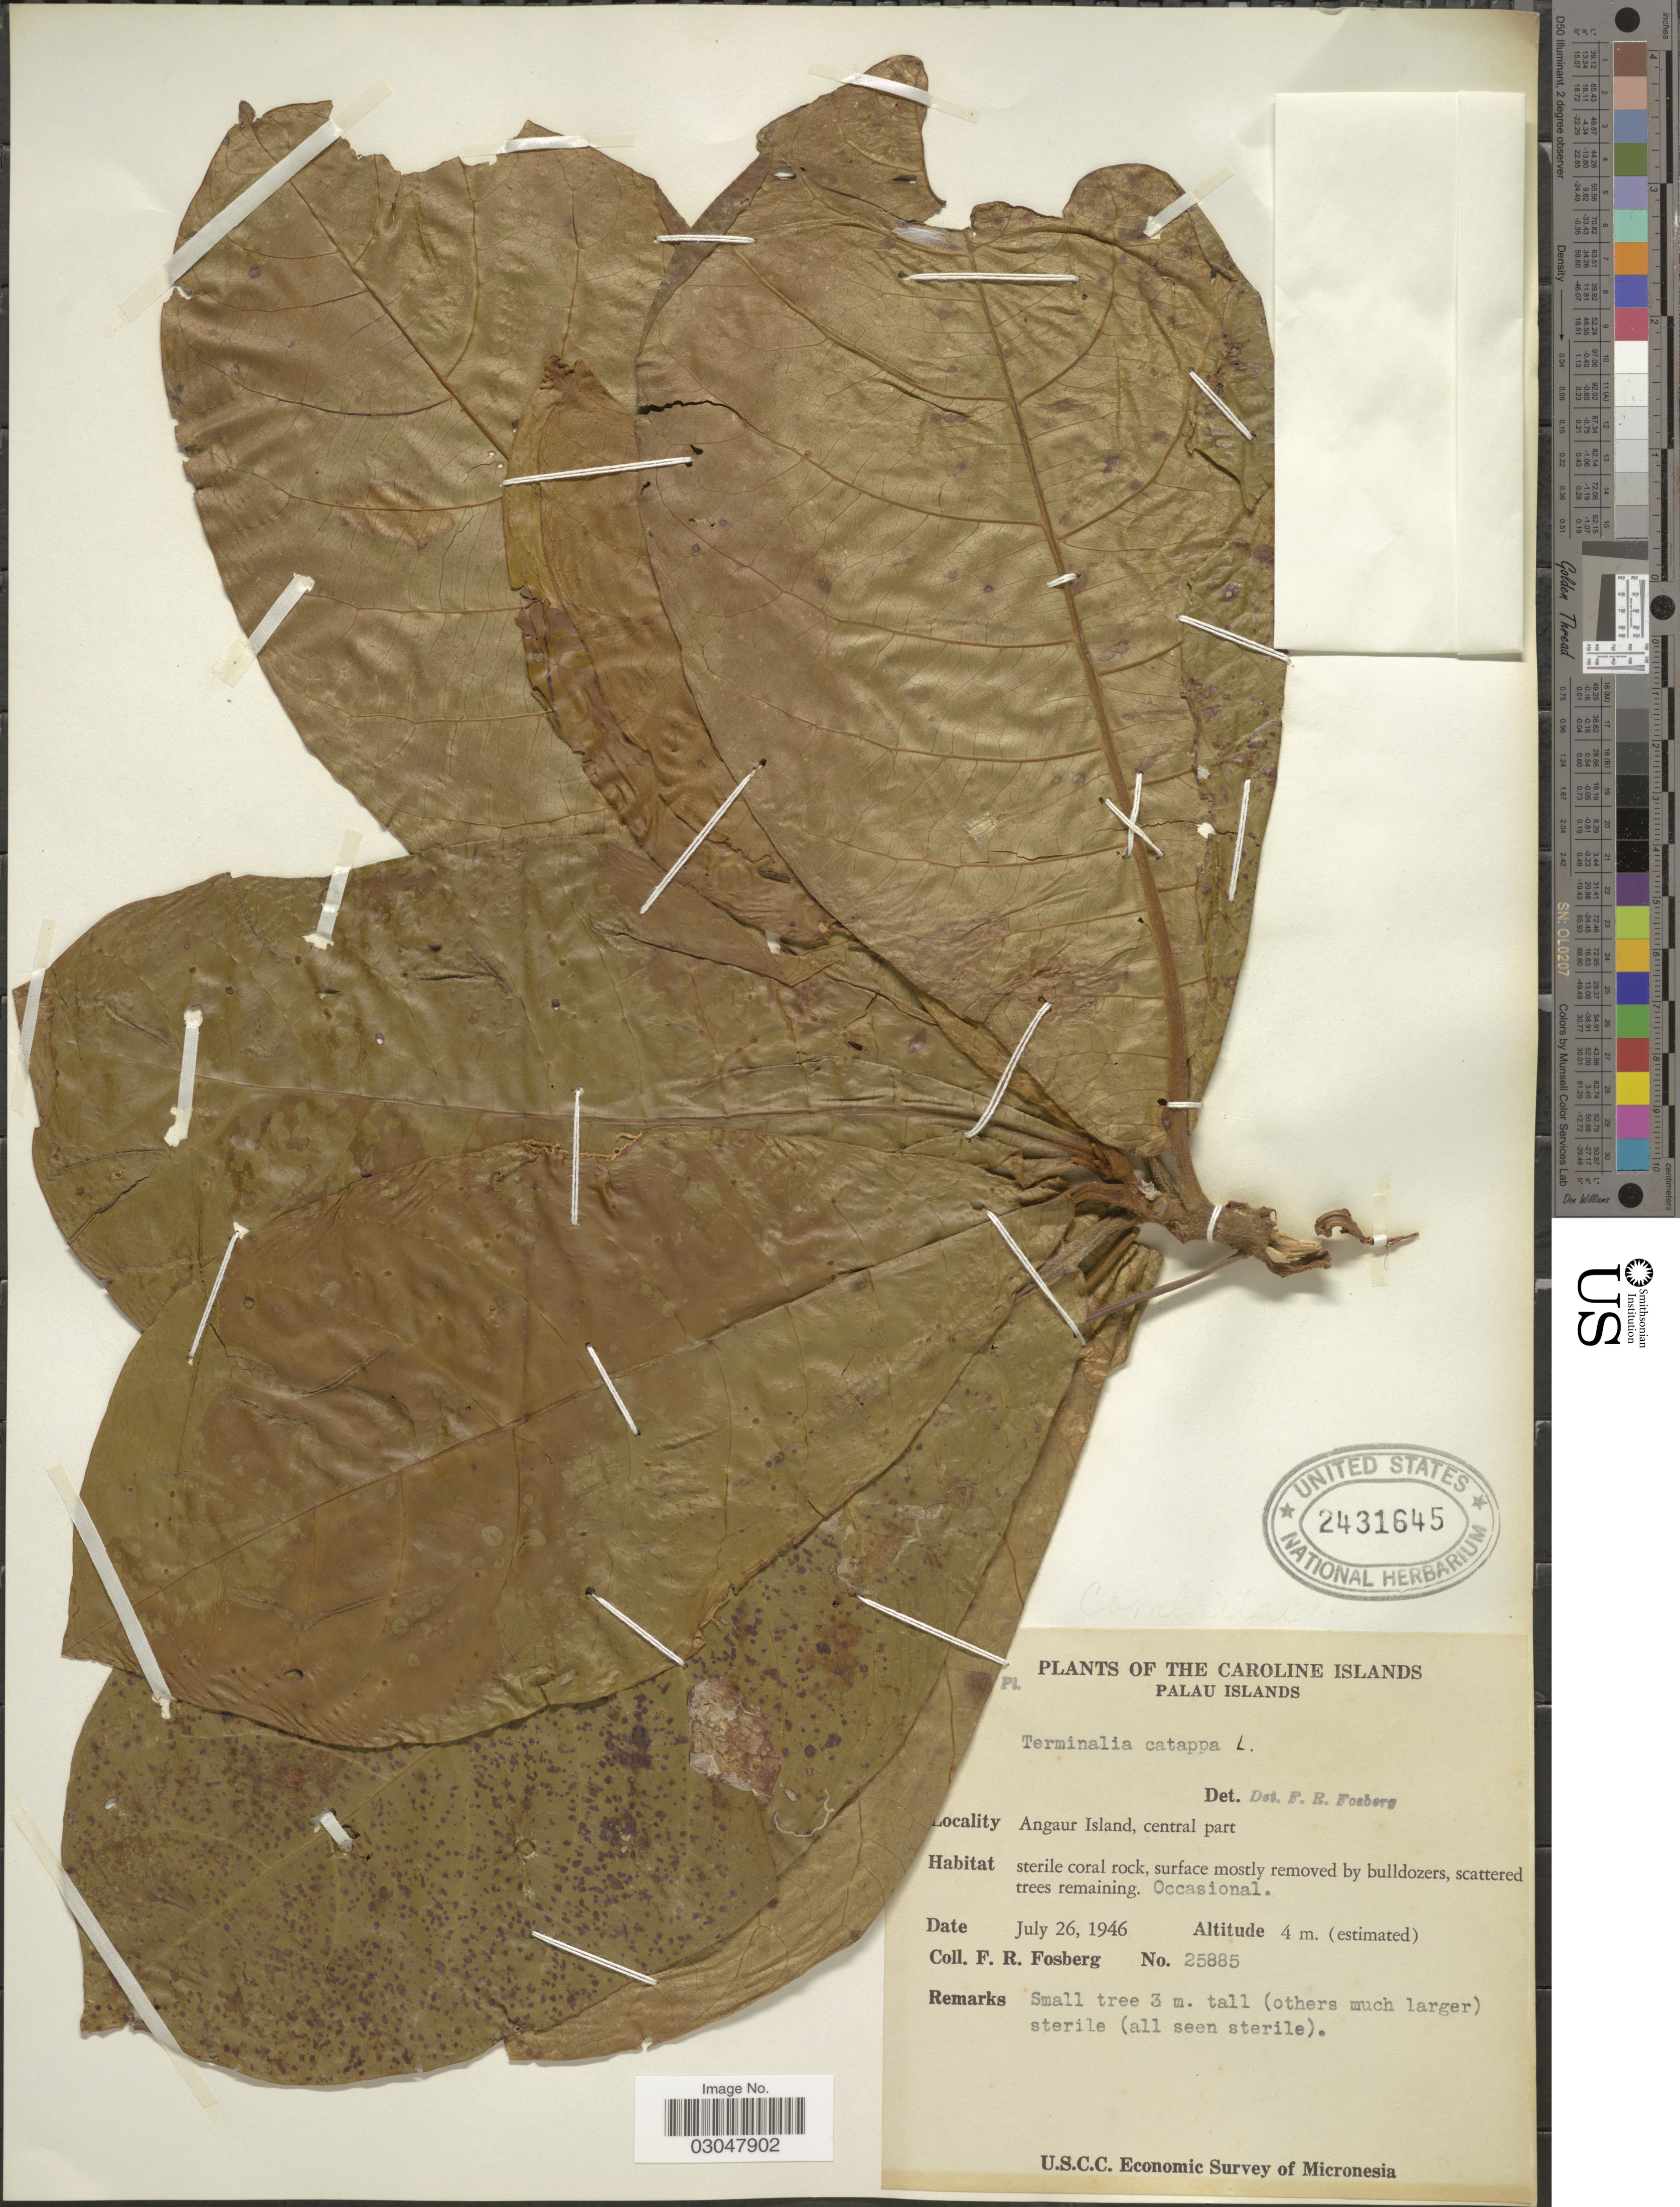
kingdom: Plantae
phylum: Tracheophyta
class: Magnoliopsida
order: Myrtales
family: Combretaceae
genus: Terminalia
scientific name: Terminalia catappa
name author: L.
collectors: F. R. Fosberg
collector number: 25885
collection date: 1946-07-26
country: Palau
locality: Caroline Islands. Palau Islands. Angaur Island, central part.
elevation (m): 4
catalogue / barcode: US 2431645